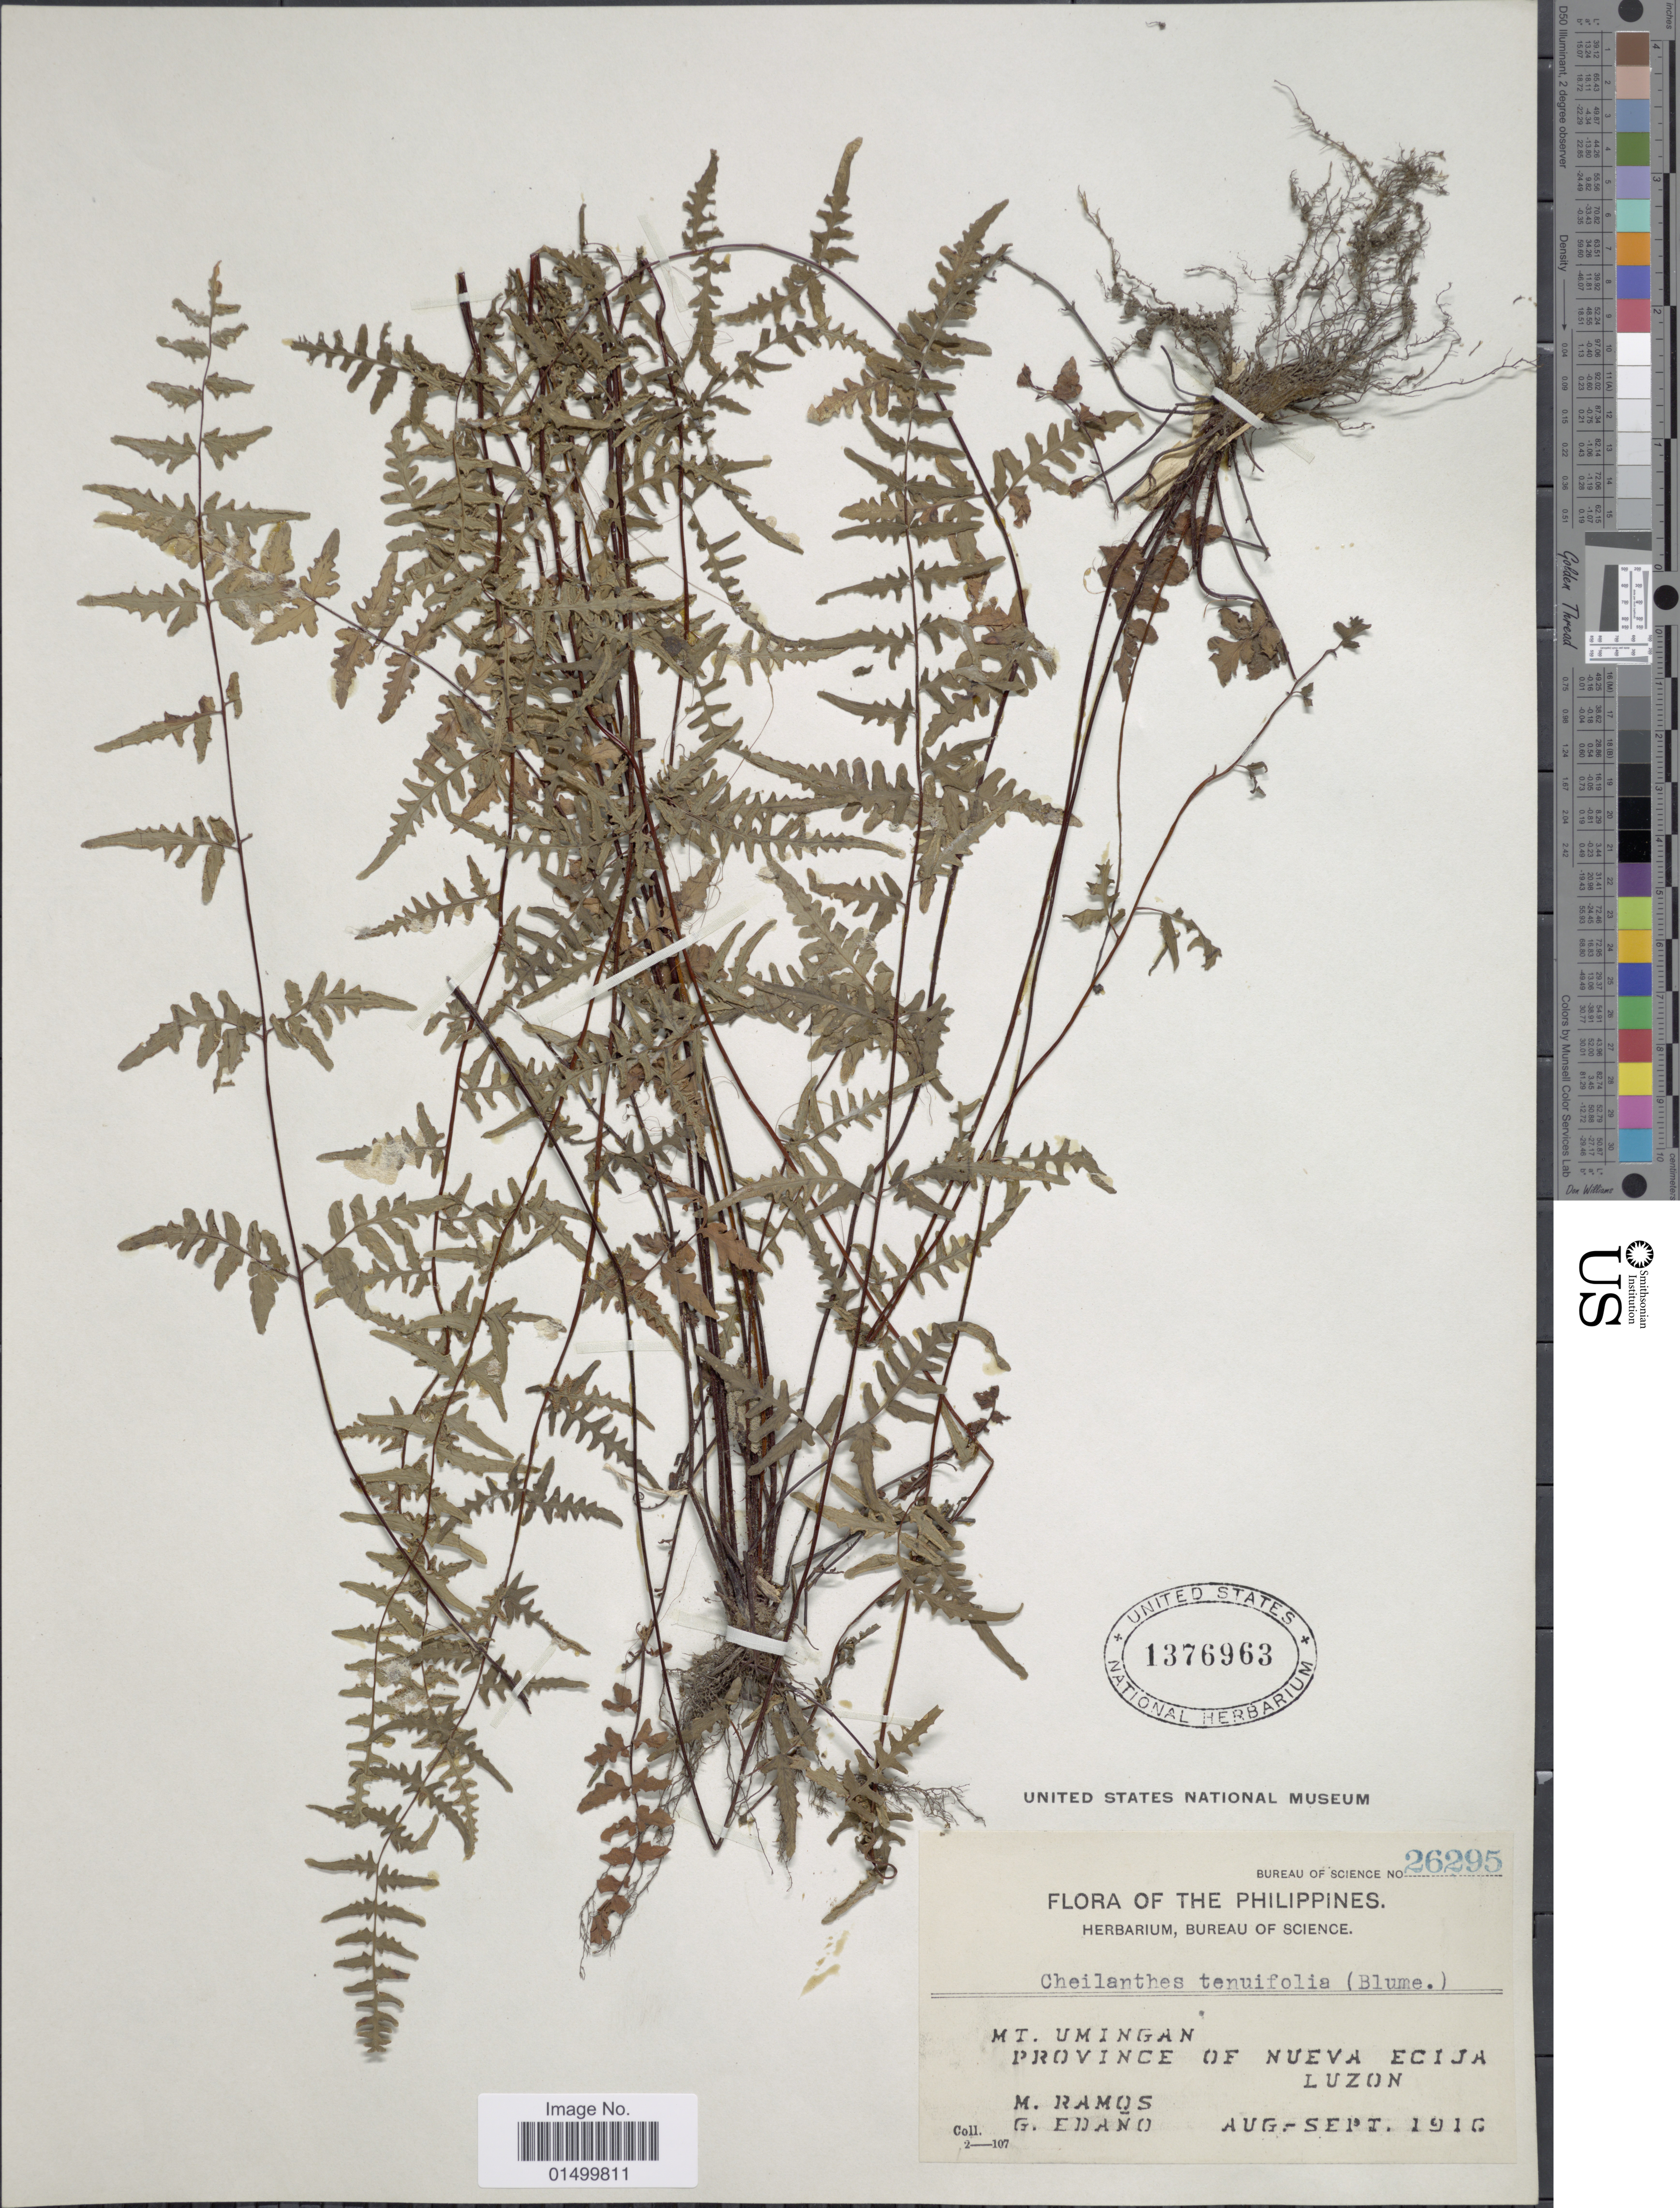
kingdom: Plantae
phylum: Tracheophyta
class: Polypodiopsida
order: Polypodiales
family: Pteridaceae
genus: Cheilanthes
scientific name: Cheilanthes tenuifolia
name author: (Burm. f.) Sw.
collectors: M. Ramos & G. Edaño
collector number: Bureau Of Science 26295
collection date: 1910-08/1910-09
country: Philippines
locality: Mt. Umingan, Province of Nueva Ecija, Luzon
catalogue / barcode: US 1376963